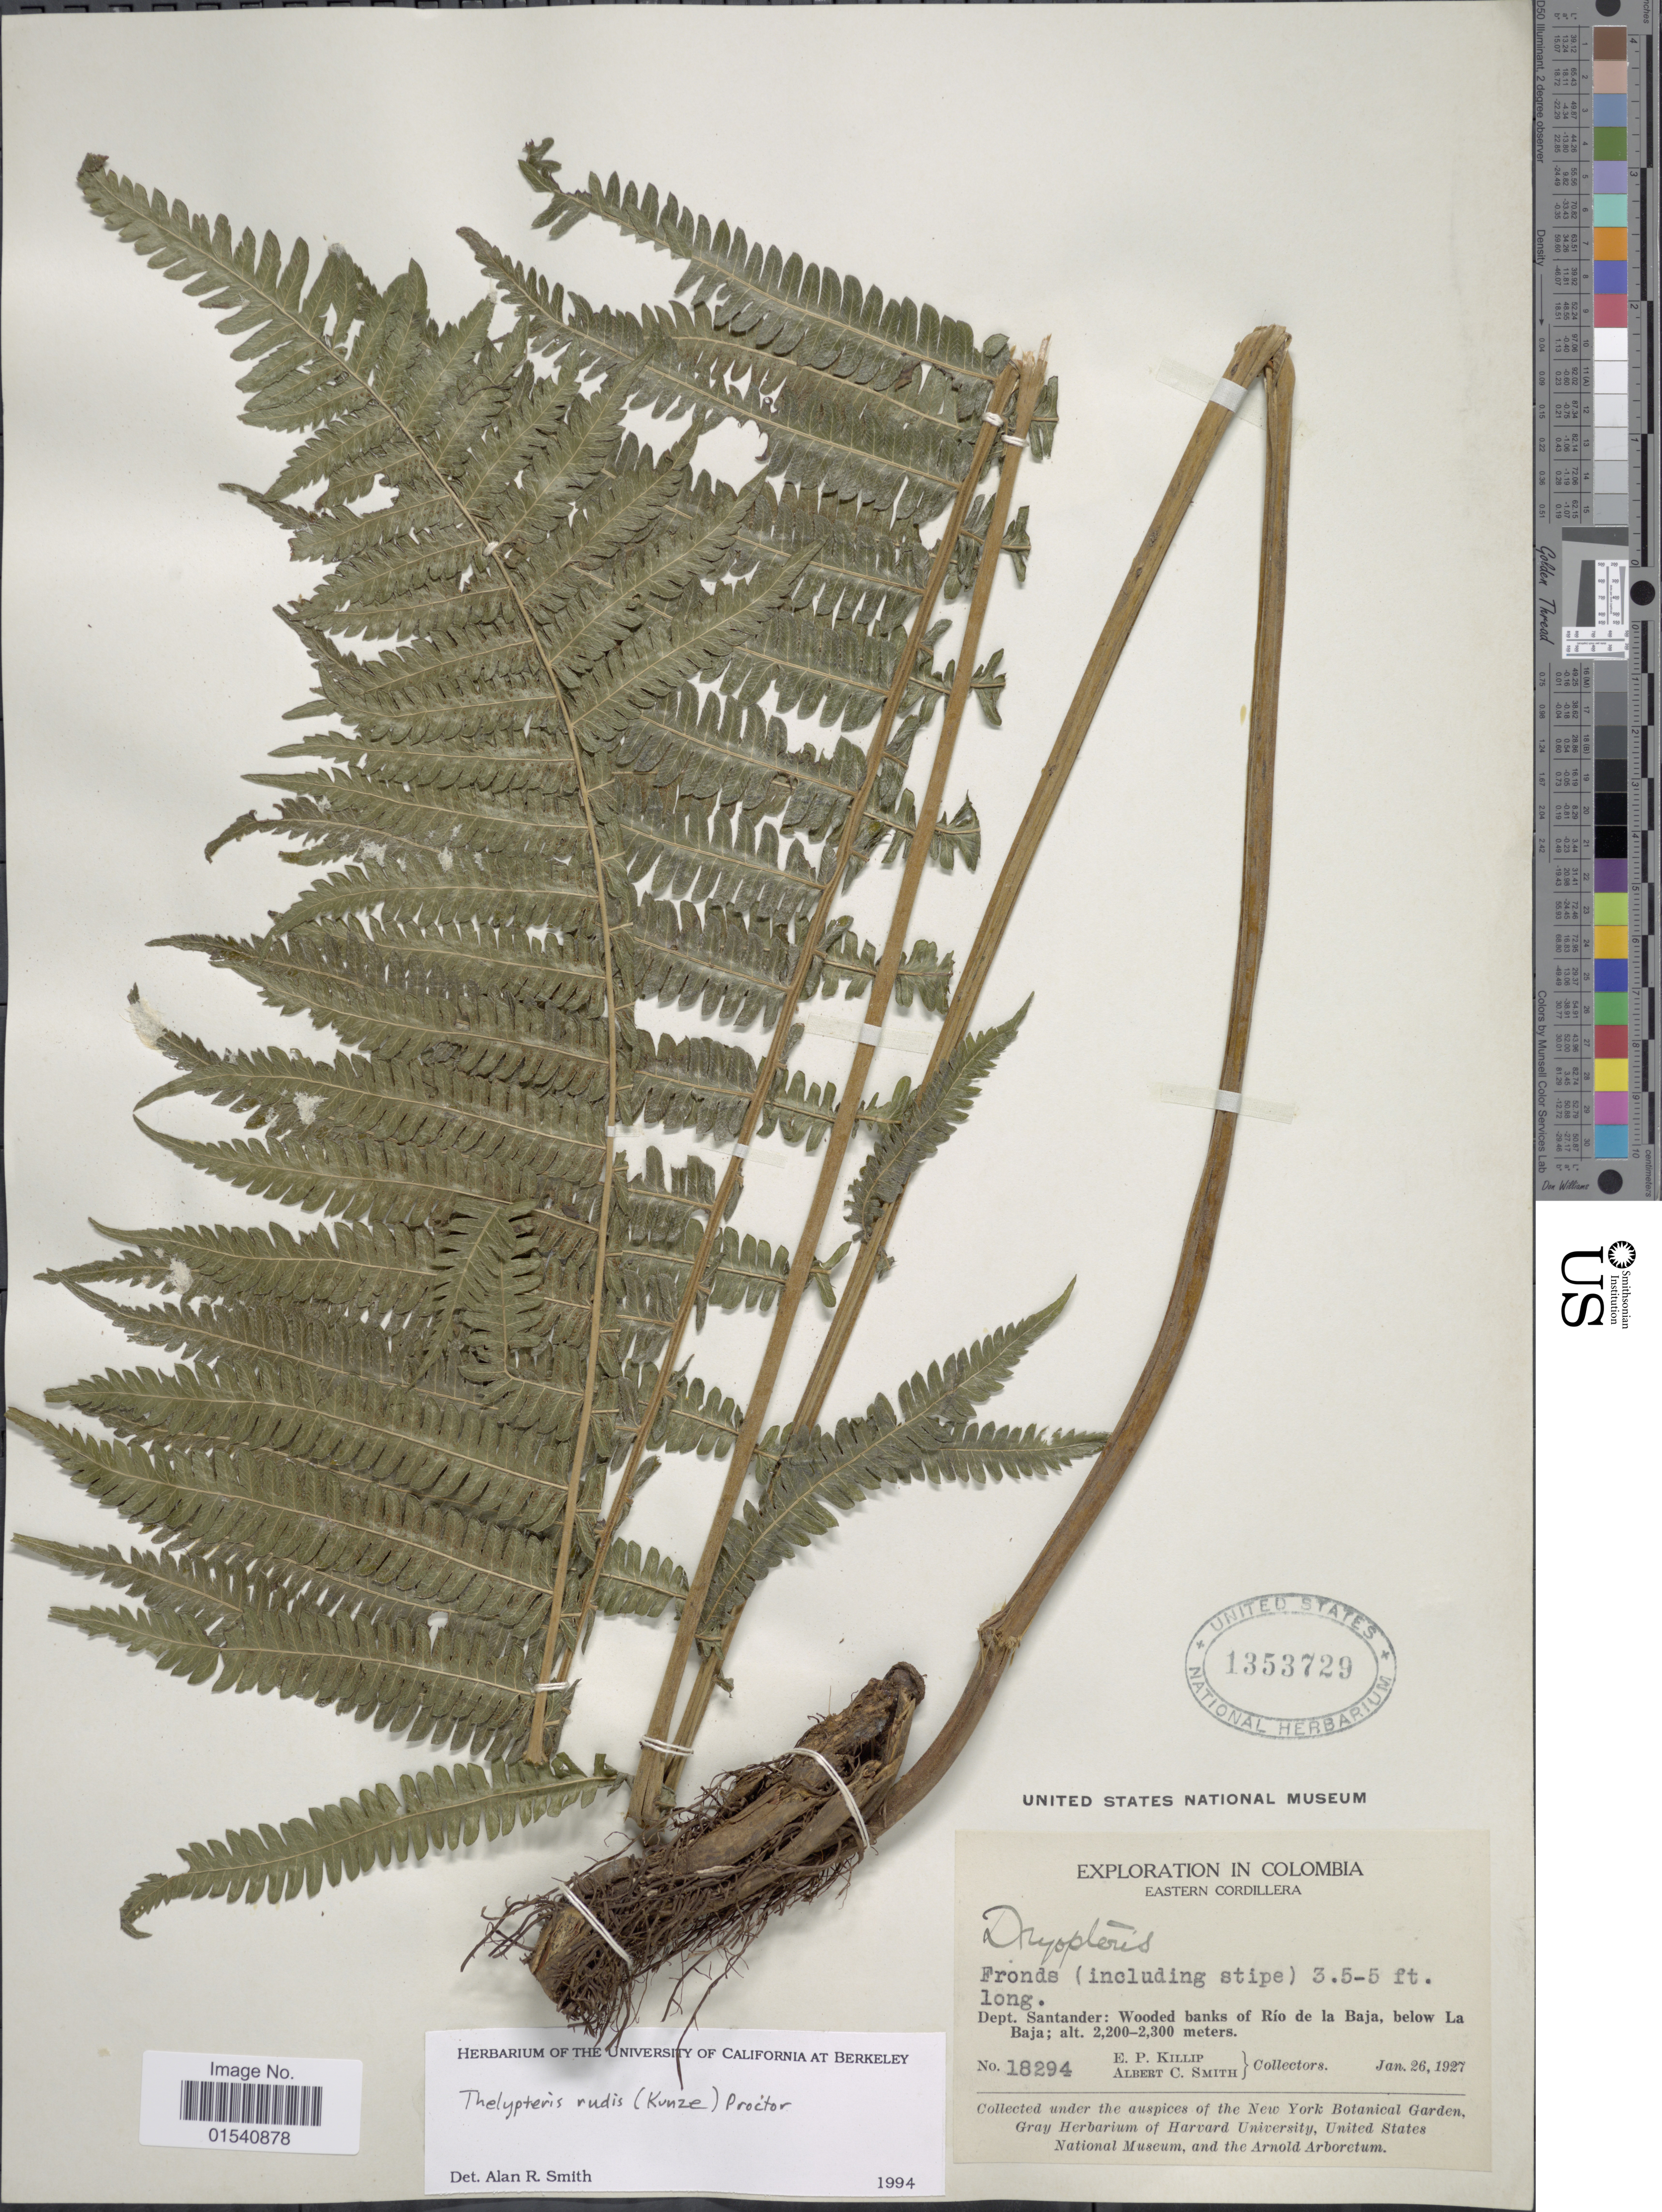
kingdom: Plantae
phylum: Tracheophyta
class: Polypodiopsida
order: Polypodiales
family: Thelypteridaceae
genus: Amauropelta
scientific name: Amauropelta rudis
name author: (Kunze) Pic. Serm.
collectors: E. P. Killip & A. C. Smith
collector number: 18294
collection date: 1927-01-26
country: Colombia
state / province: Santander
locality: Eastern Cordillera, Dept. Santander: Wooded banks of Río de la Baja, below La Baja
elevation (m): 2200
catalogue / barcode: US 1353729